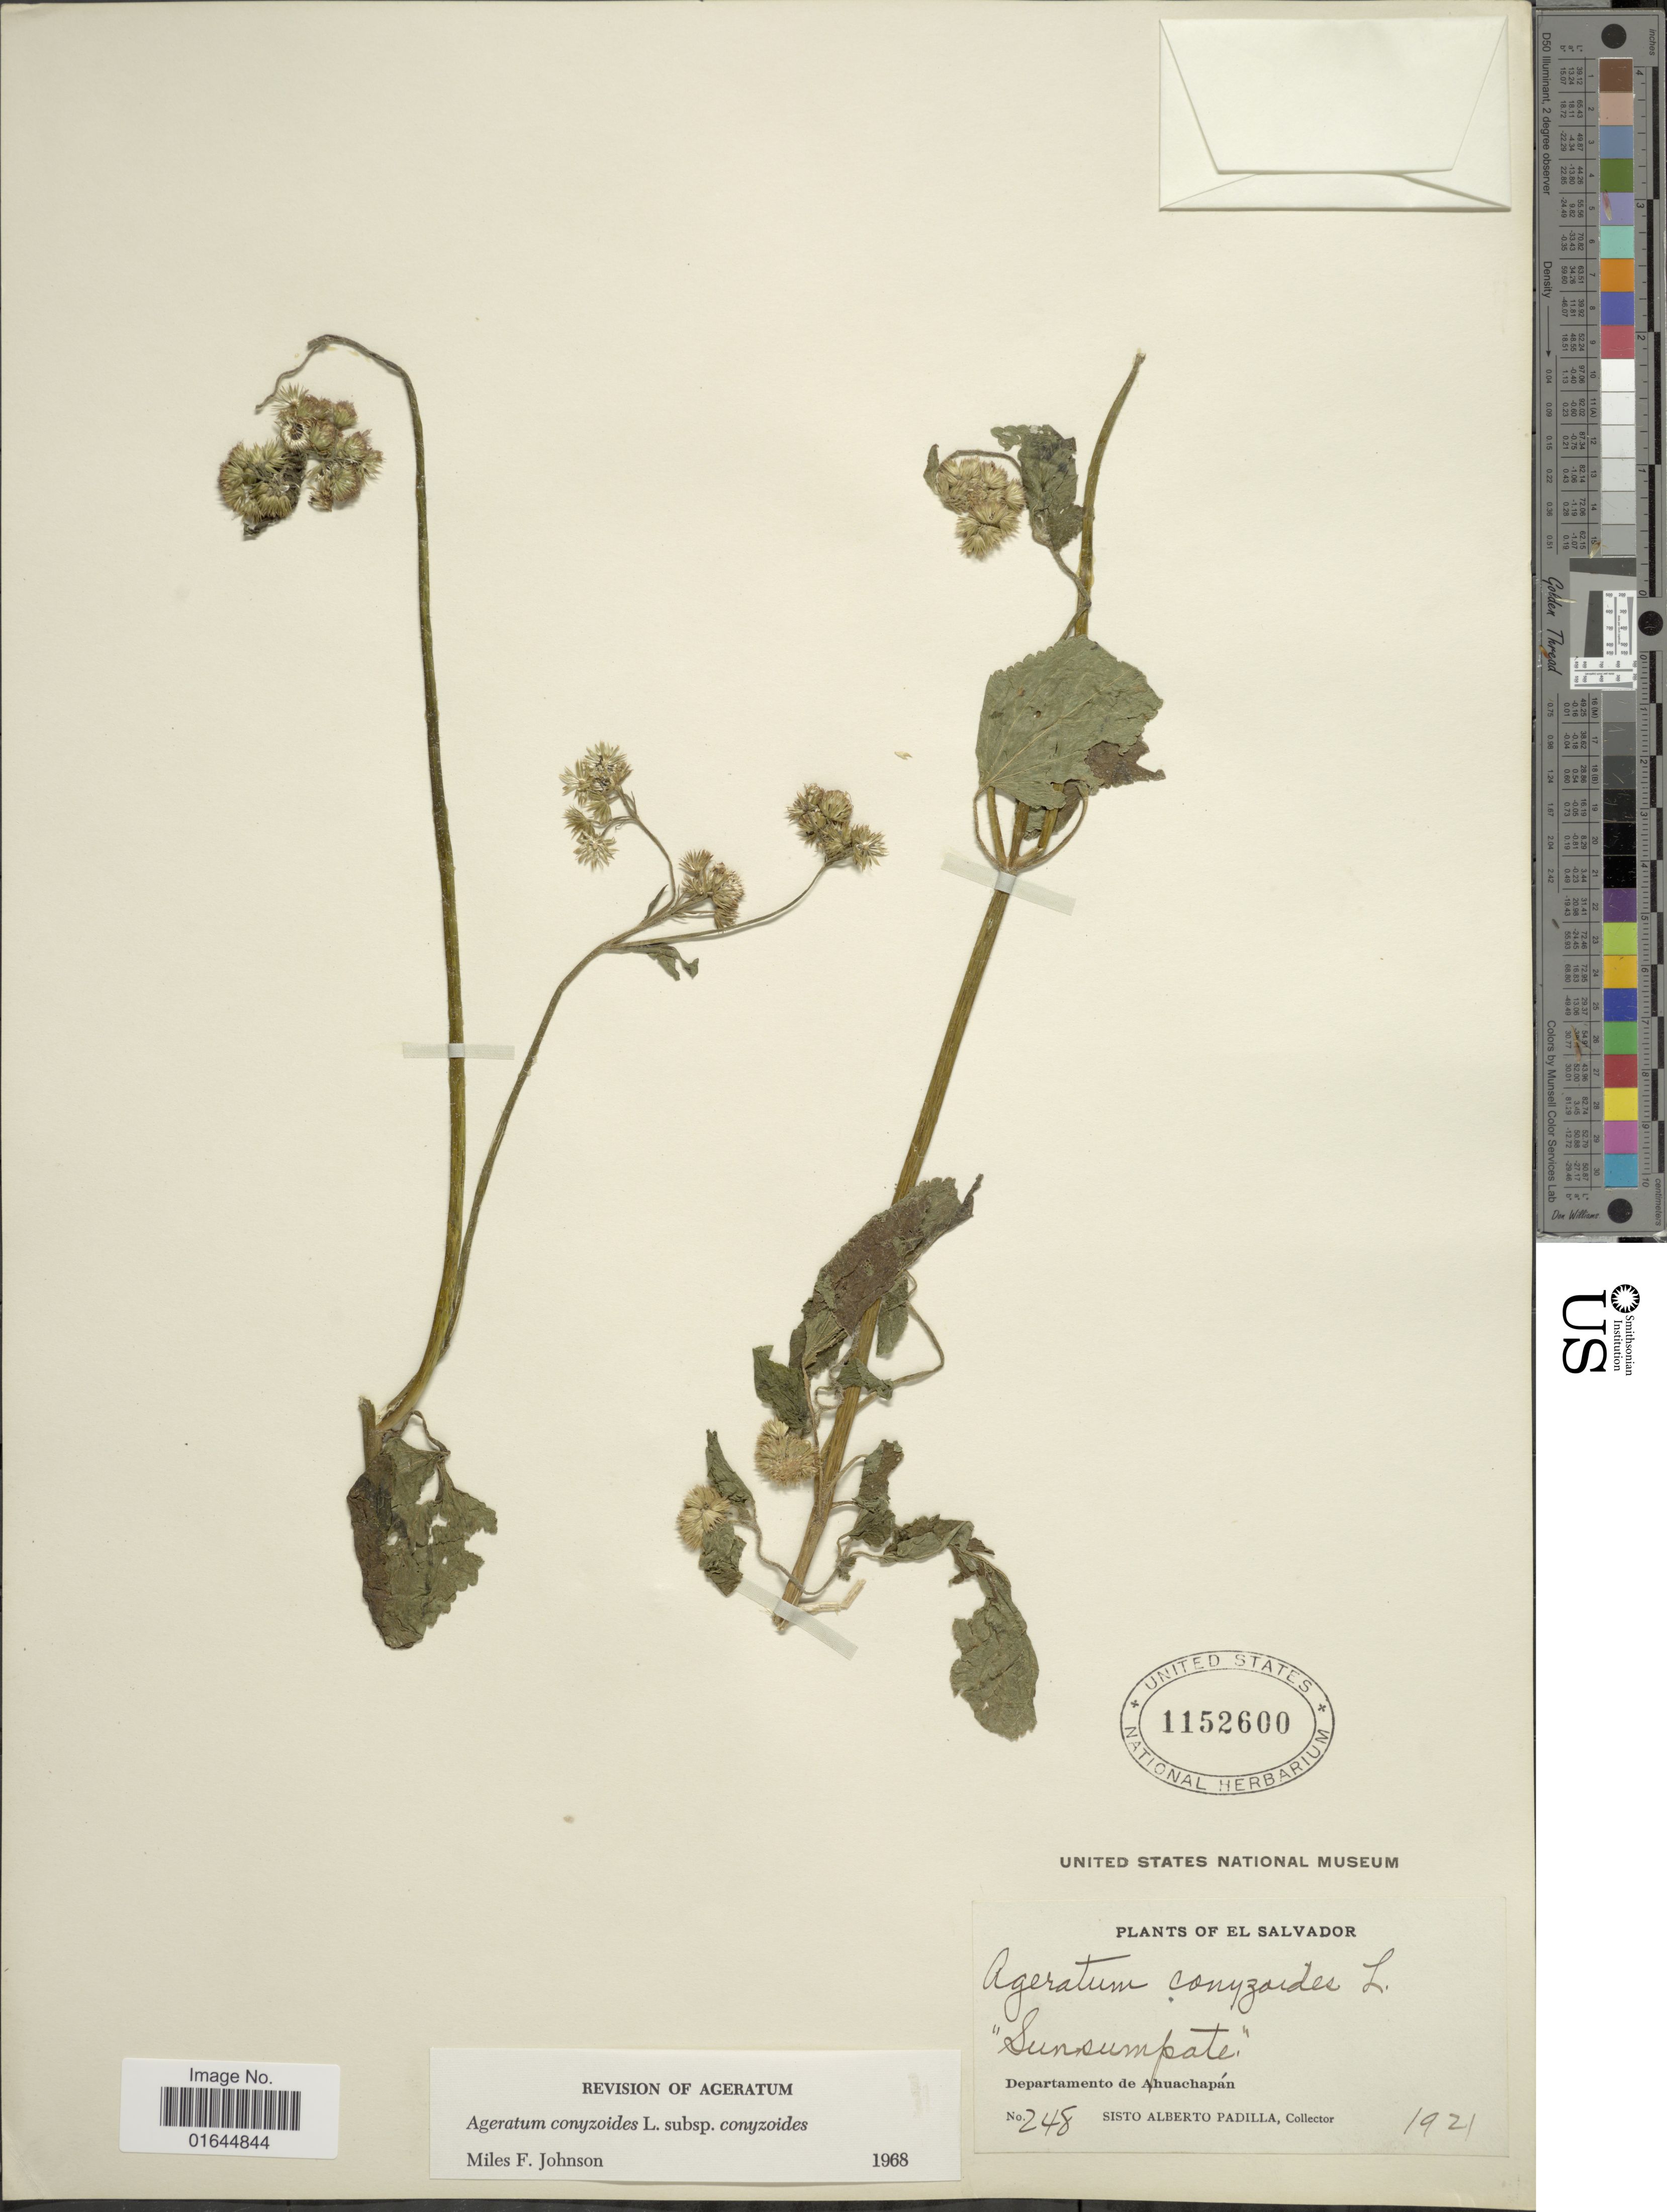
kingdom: Plantae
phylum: Tracheophyta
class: Magnoliopsida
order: Asterales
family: Asteraceae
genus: Ageratum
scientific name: Ageratum houstonianum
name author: Mill.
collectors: S. A. Padilla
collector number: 248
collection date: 1921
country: El Salvador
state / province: Ahuachapan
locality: El Salvador, Departamento de Ahuachapán.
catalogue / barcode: US 1152600